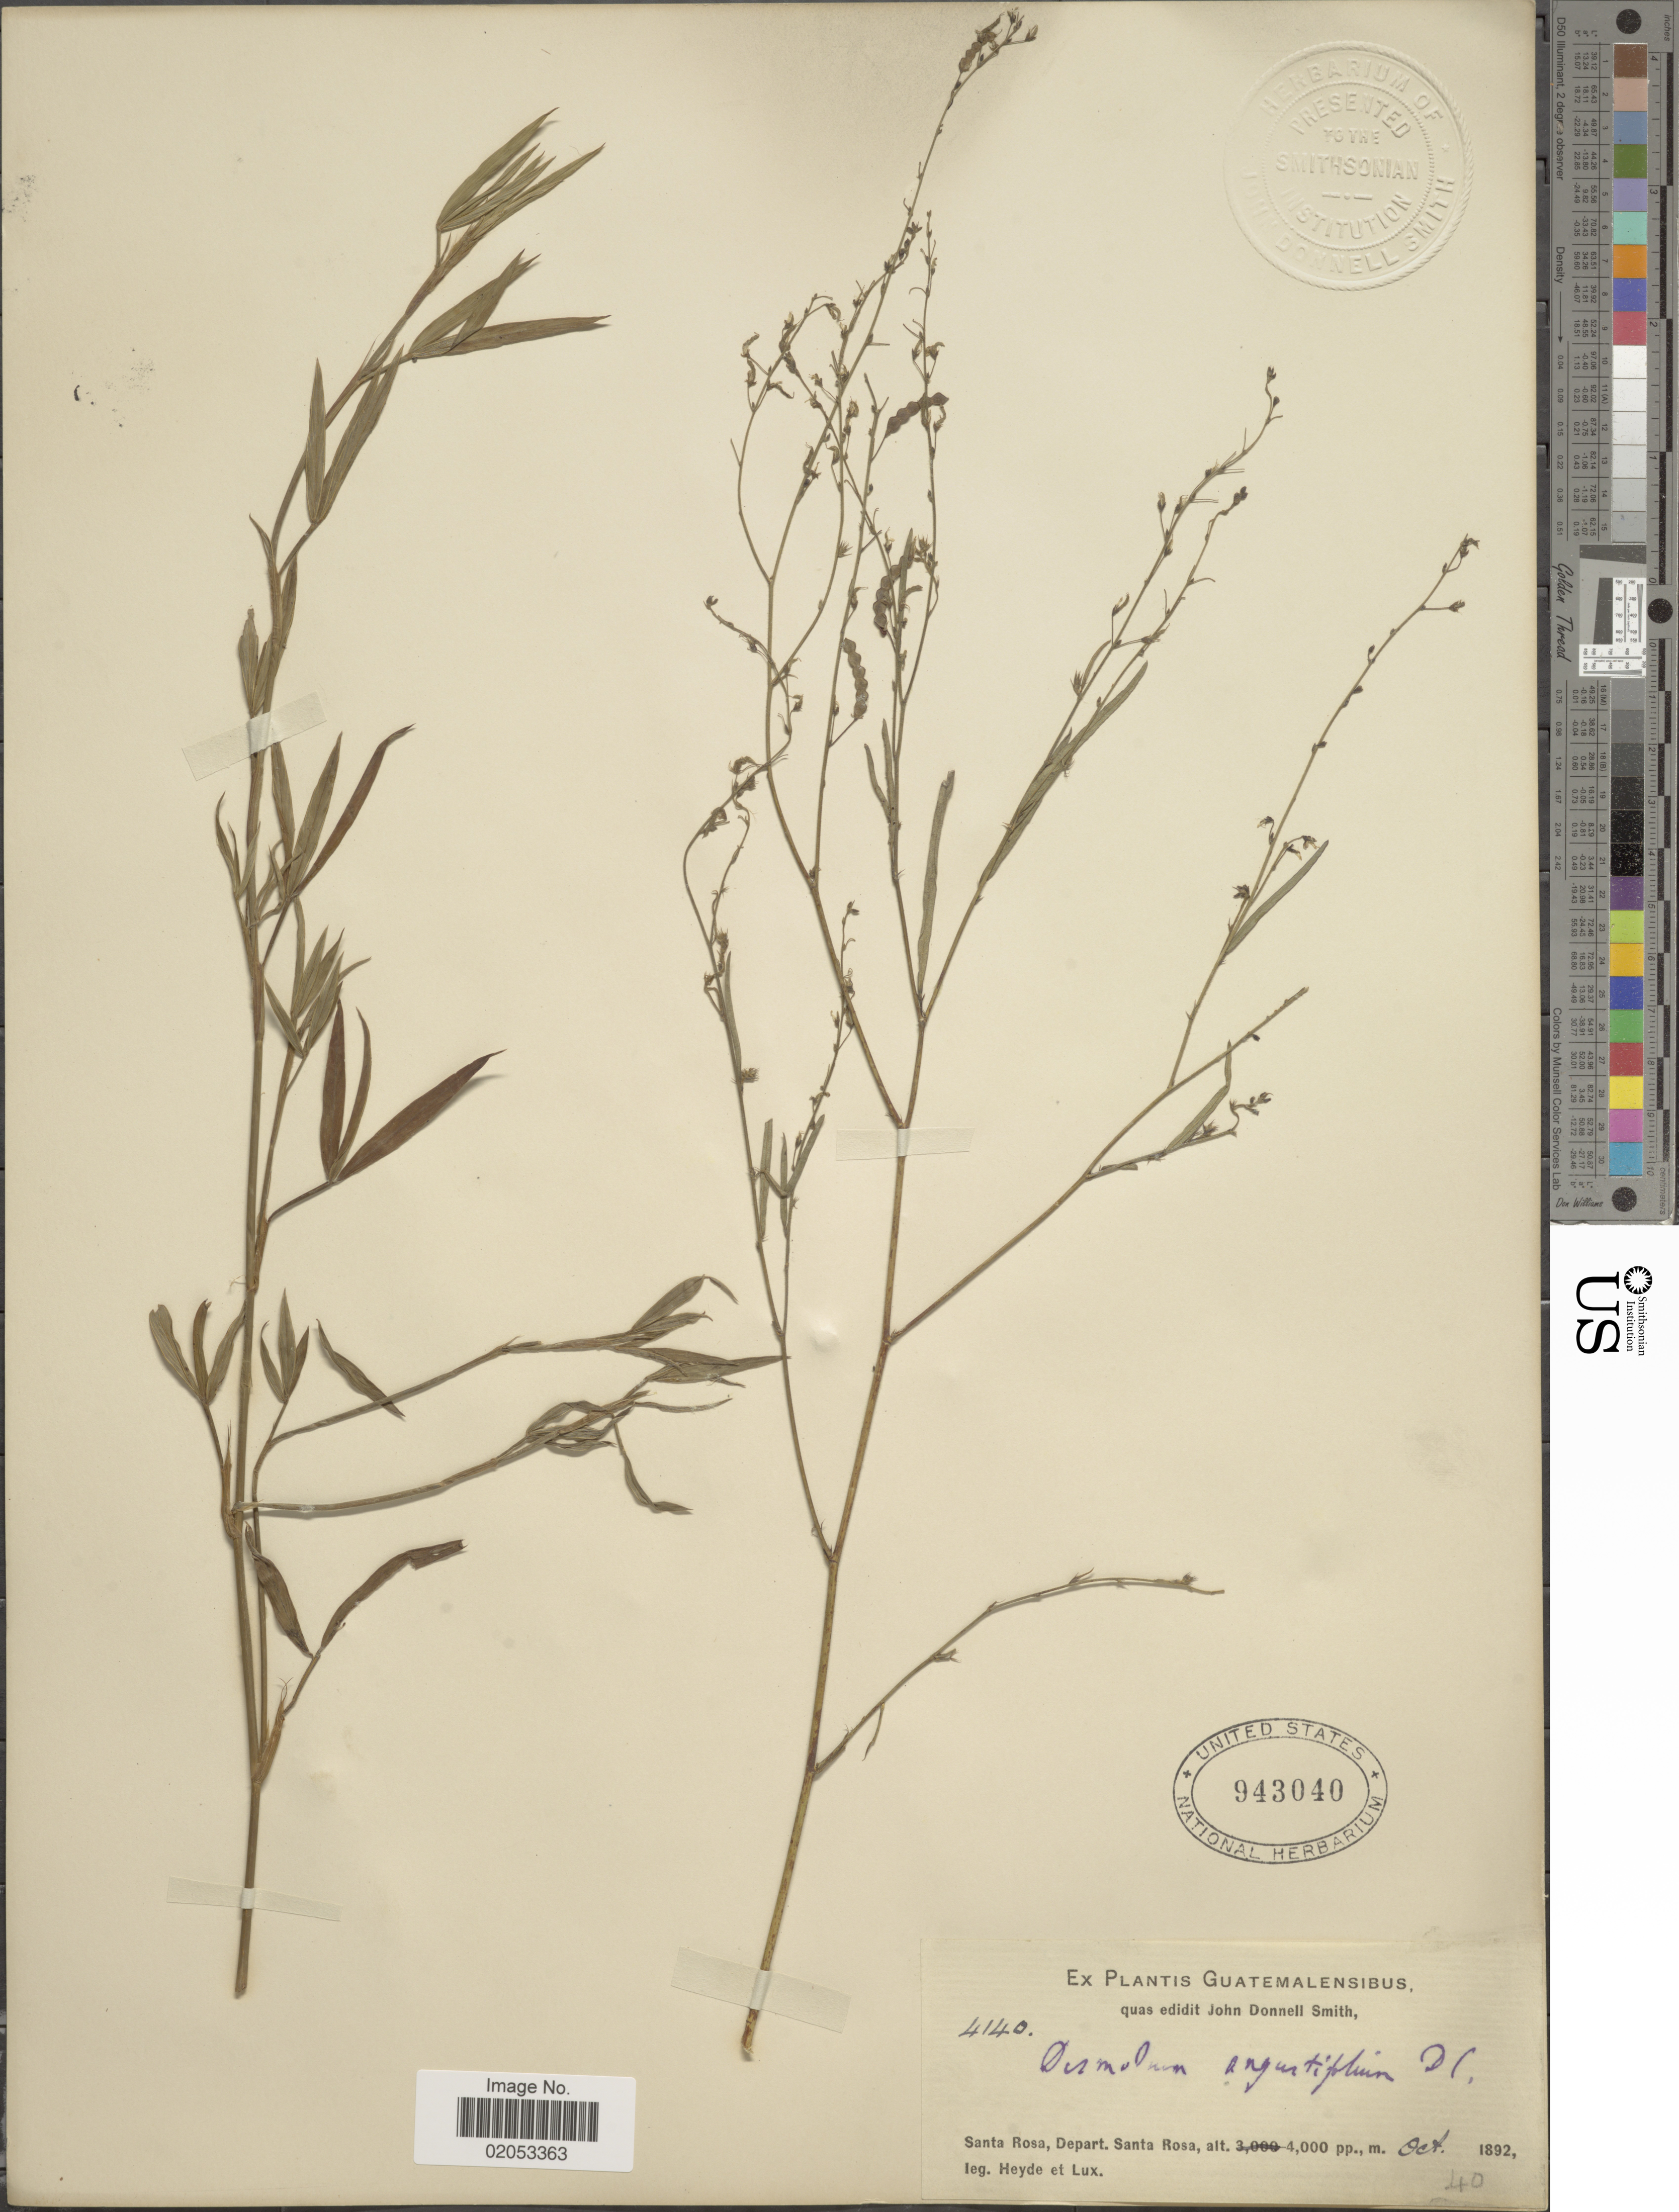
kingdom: Plantae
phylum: Tracheophyta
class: Magnoliopsida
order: Fabales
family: Fabaceae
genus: Desmodium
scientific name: Desmodium angustifolium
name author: (Kunth) DC.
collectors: Heyde & Lux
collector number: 4140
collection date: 1892-10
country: Guatemala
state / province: Santa Rosa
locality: Depart. Santa Rosa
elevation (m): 1219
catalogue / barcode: US 943040